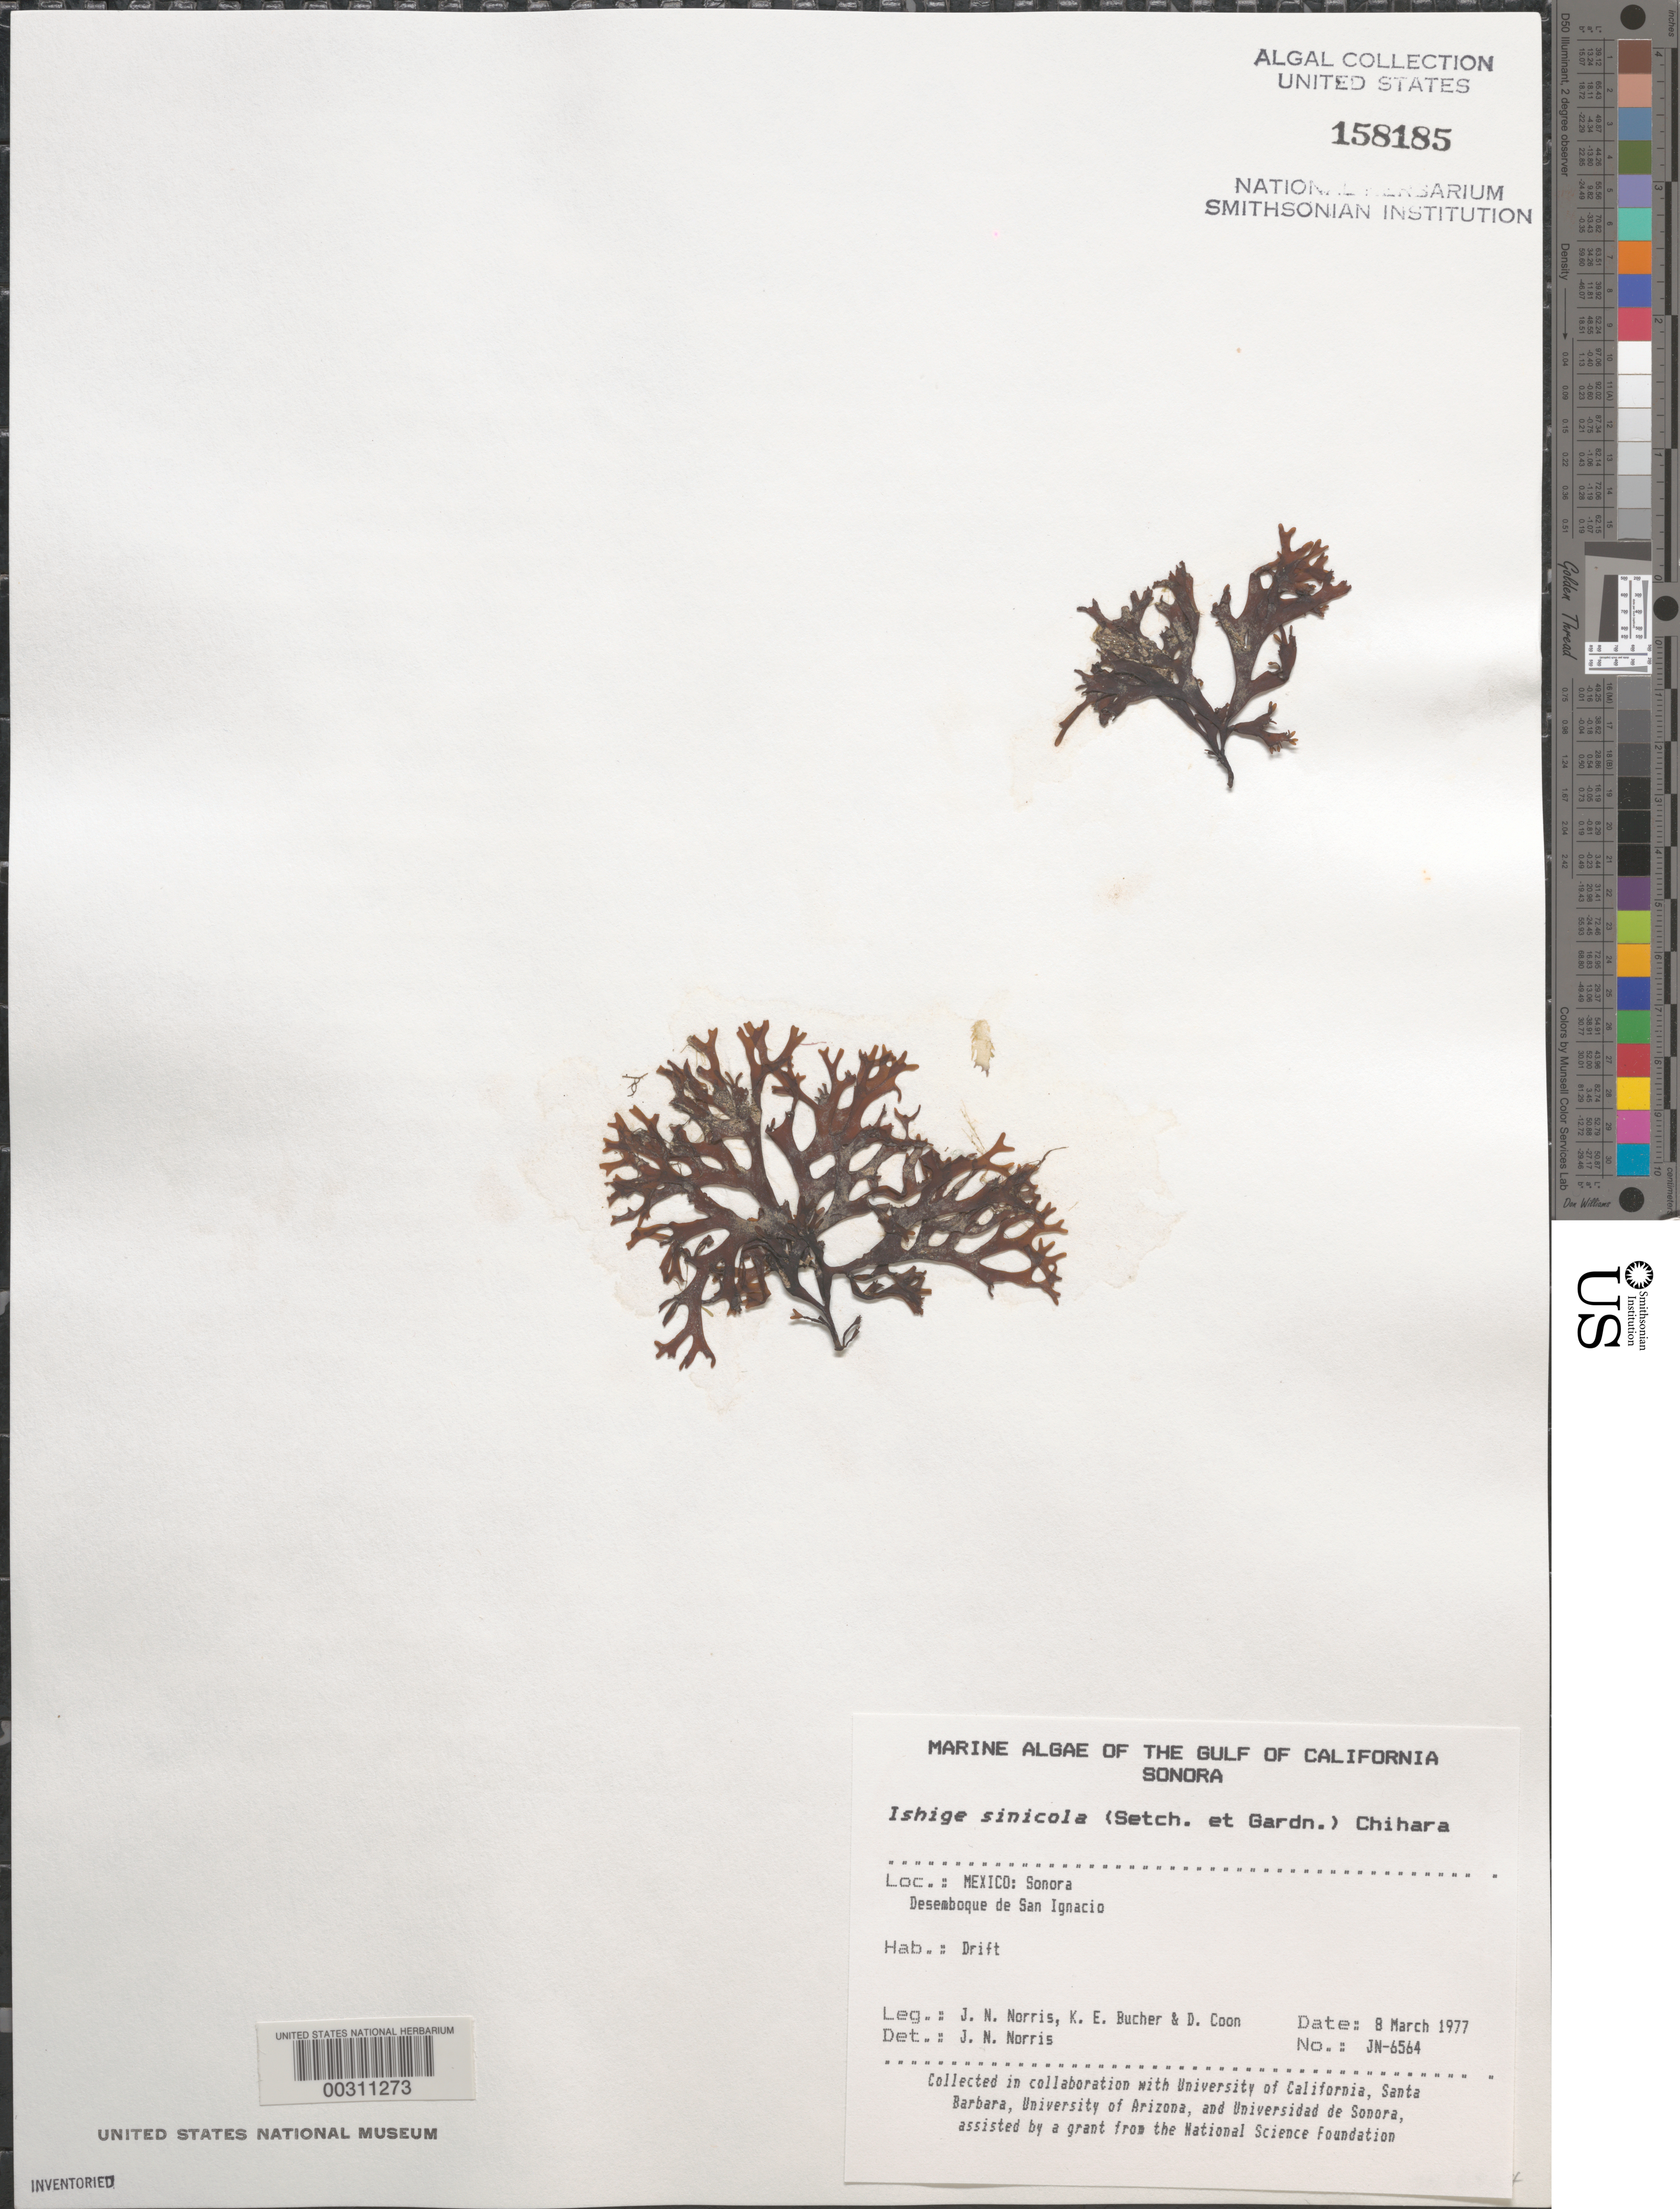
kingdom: Chromista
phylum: Ochrophyta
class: Phaeophyceae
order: Ishigeales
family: Ishigeaceae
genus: Ishige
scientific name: Ishige sinicola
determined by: Norris, James N.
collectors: J. N. Norris, K. E. Bucher & D. Coon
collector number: JN-6564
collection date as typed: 08 Mar 1977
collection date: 1977-03-08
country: Mexico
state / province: Sonora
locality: Desemboque de San Ignacio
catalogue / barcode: US 158185